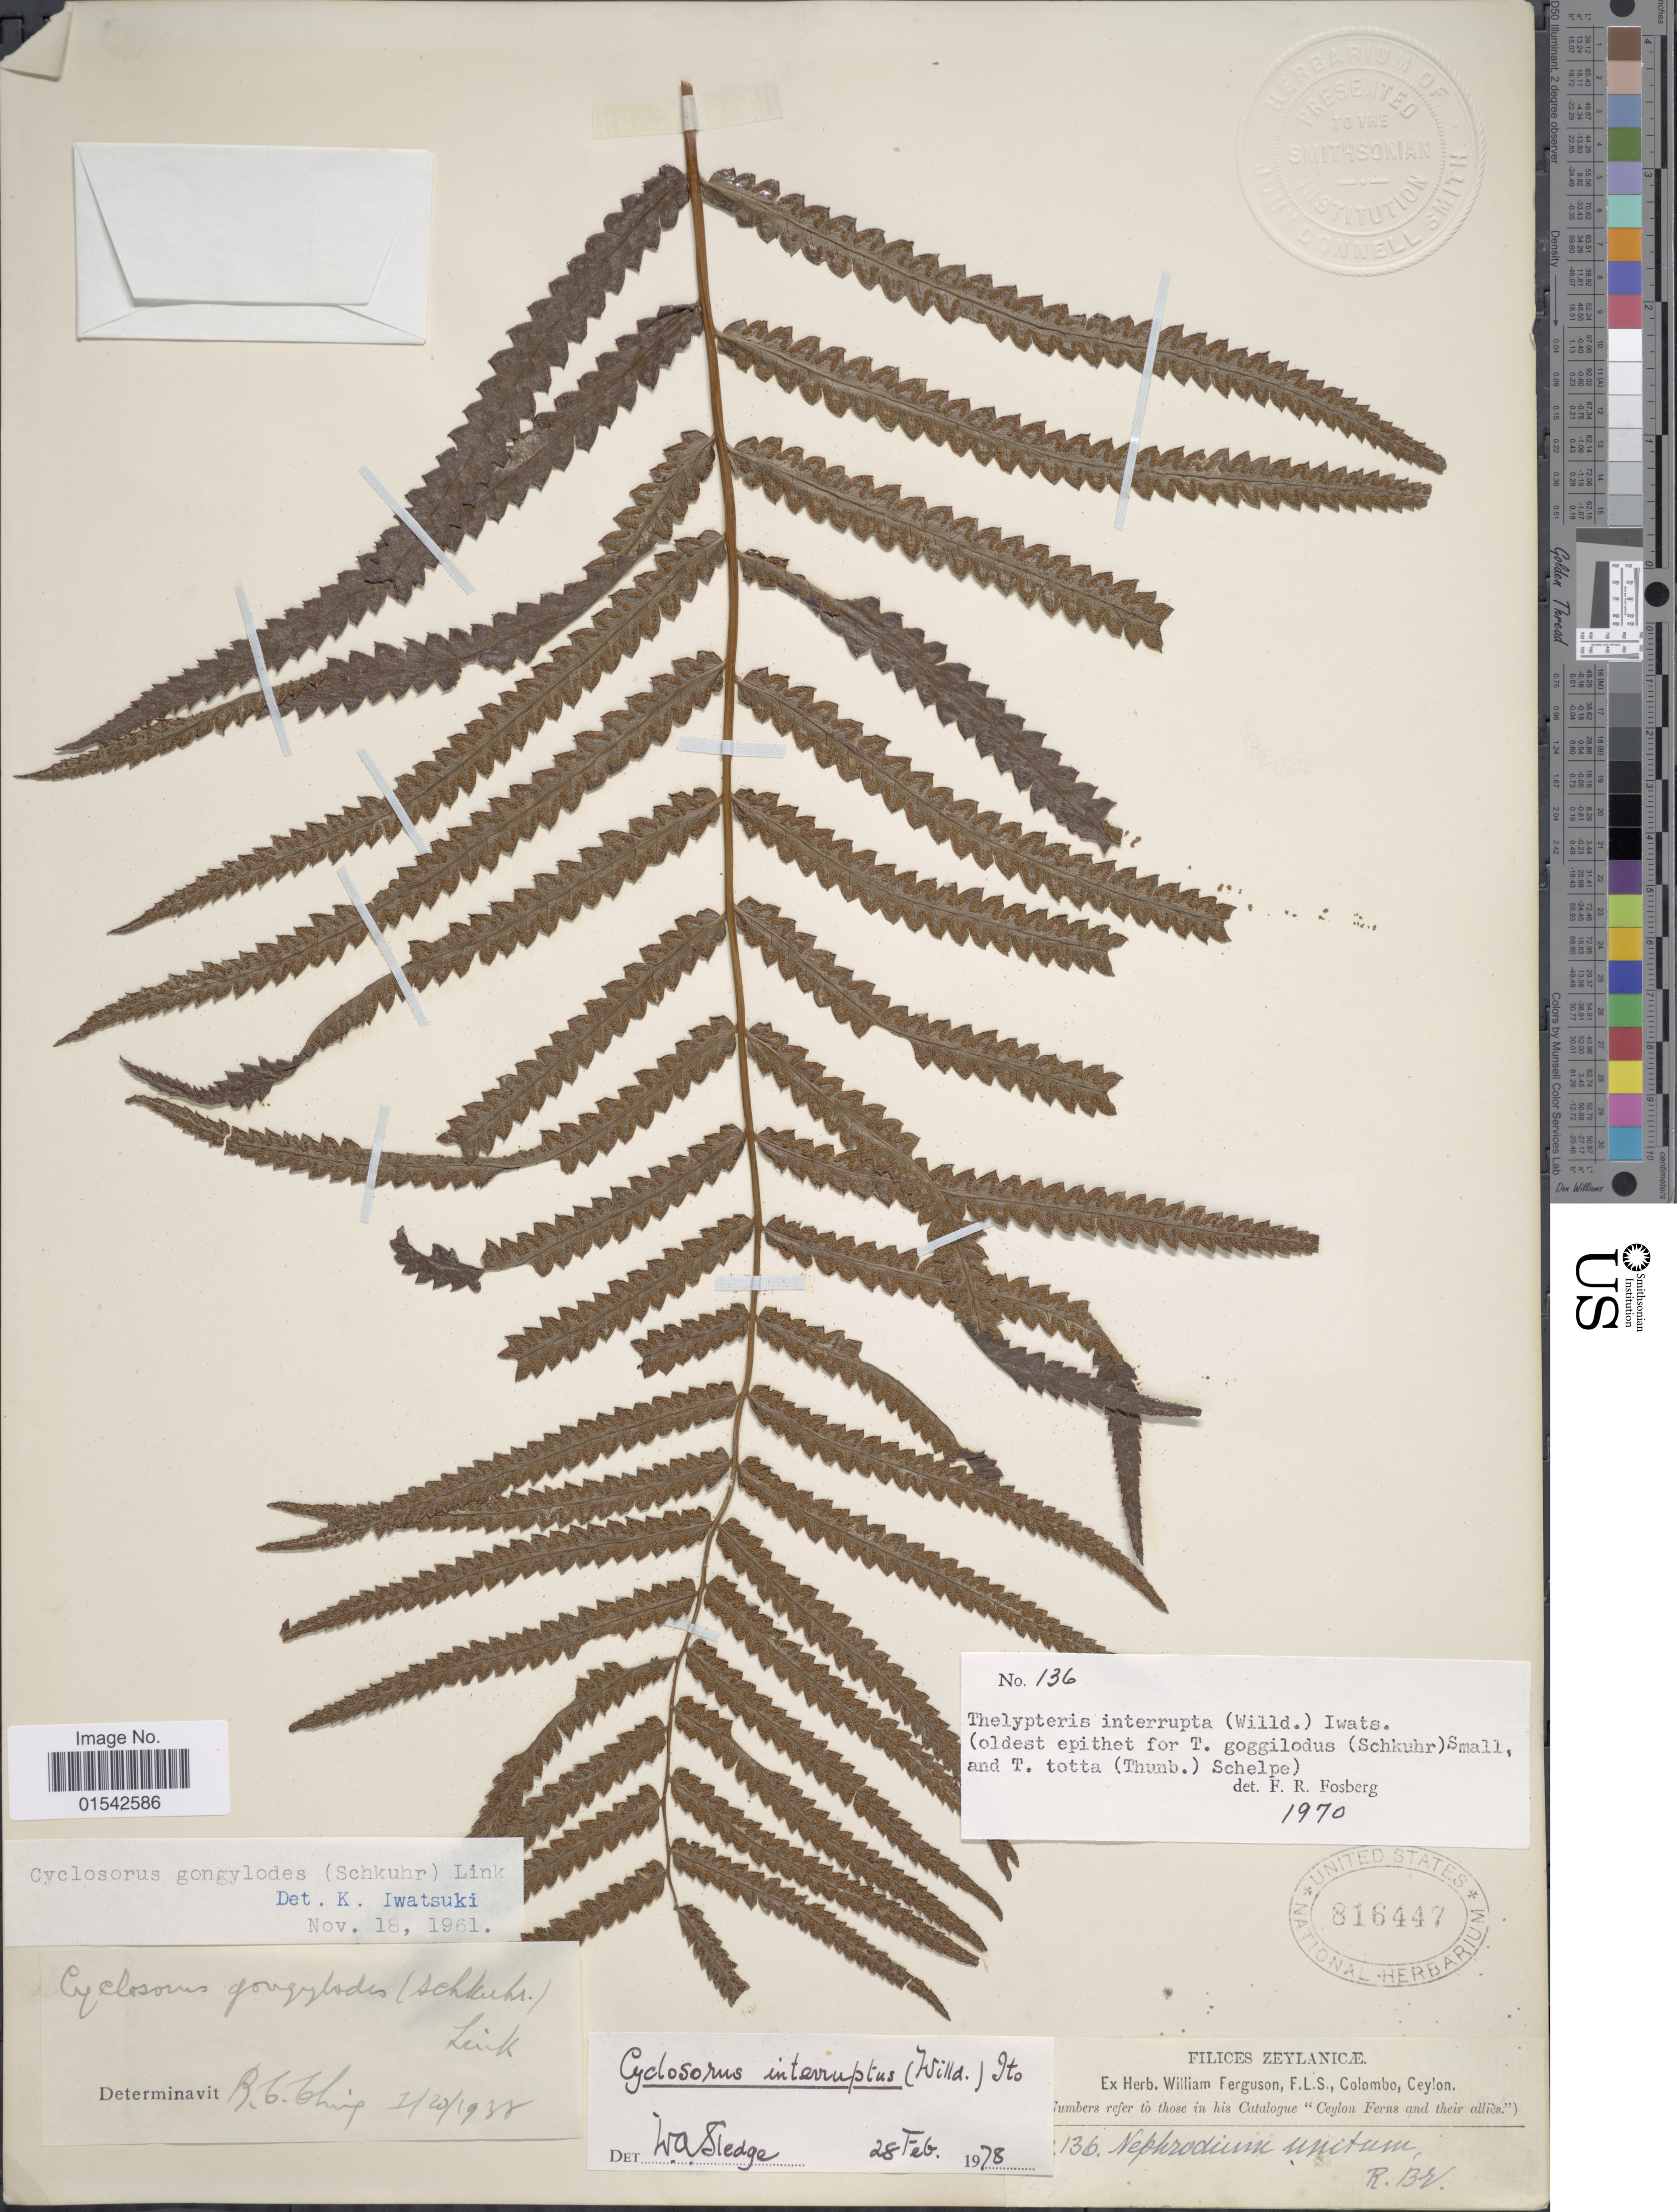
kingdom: Plantae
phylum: Tracheophyta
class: Polypodiopsida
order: Polypodiales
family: Thelypteridaceae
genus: Cyclosorus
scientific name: Cyclosorus interruptus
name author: (Willd.) H. Itô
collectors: ex herb. W. Ferguson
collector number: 136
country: Sri Lanka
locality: F.L.S., Colombo, Ceylon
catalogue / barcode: US 816447